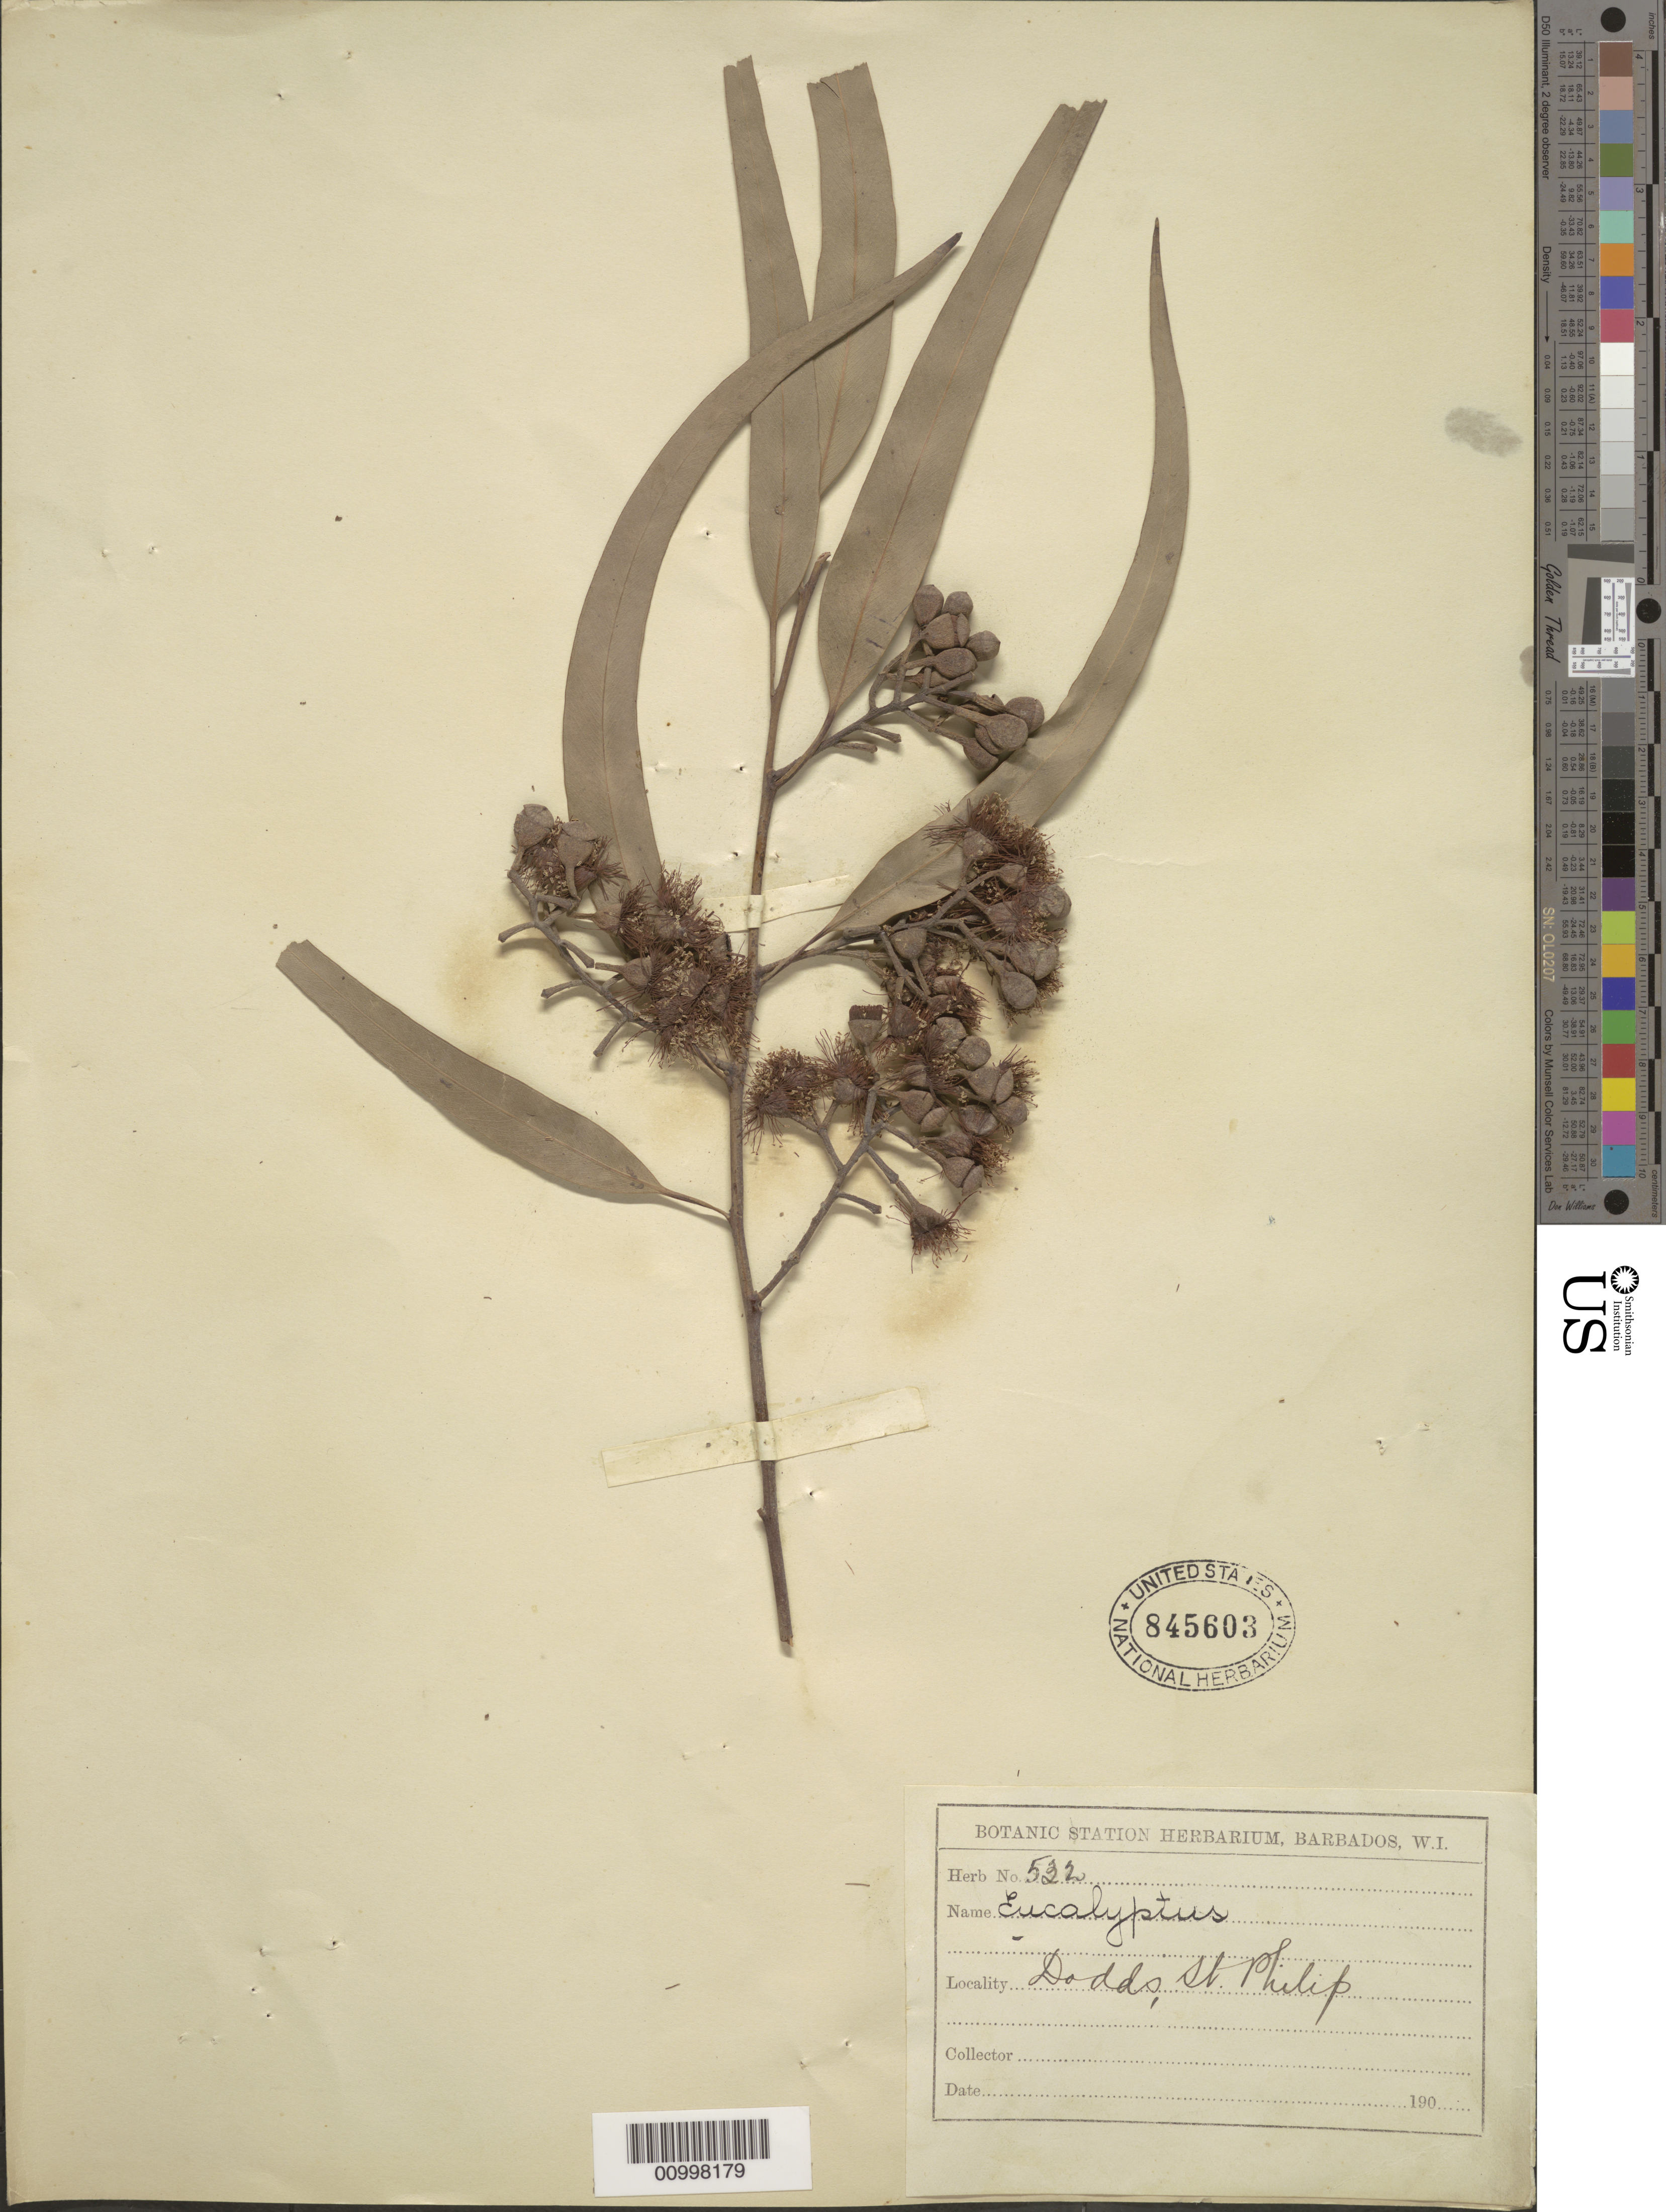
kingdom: Plantae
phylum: Tracheophyta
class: Magnoliopsida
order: Myrtales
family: Myrtaceae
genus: Eucalyptus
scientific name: Eucalyptus sp.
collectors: ex herb. Bot. Sta. Barbados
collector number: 532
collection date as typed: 1900 or -- --- 1909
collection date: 1900 or 1909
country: Barbados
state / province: Saint Philip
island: Barbados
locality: Dodds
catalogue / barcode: US 845603